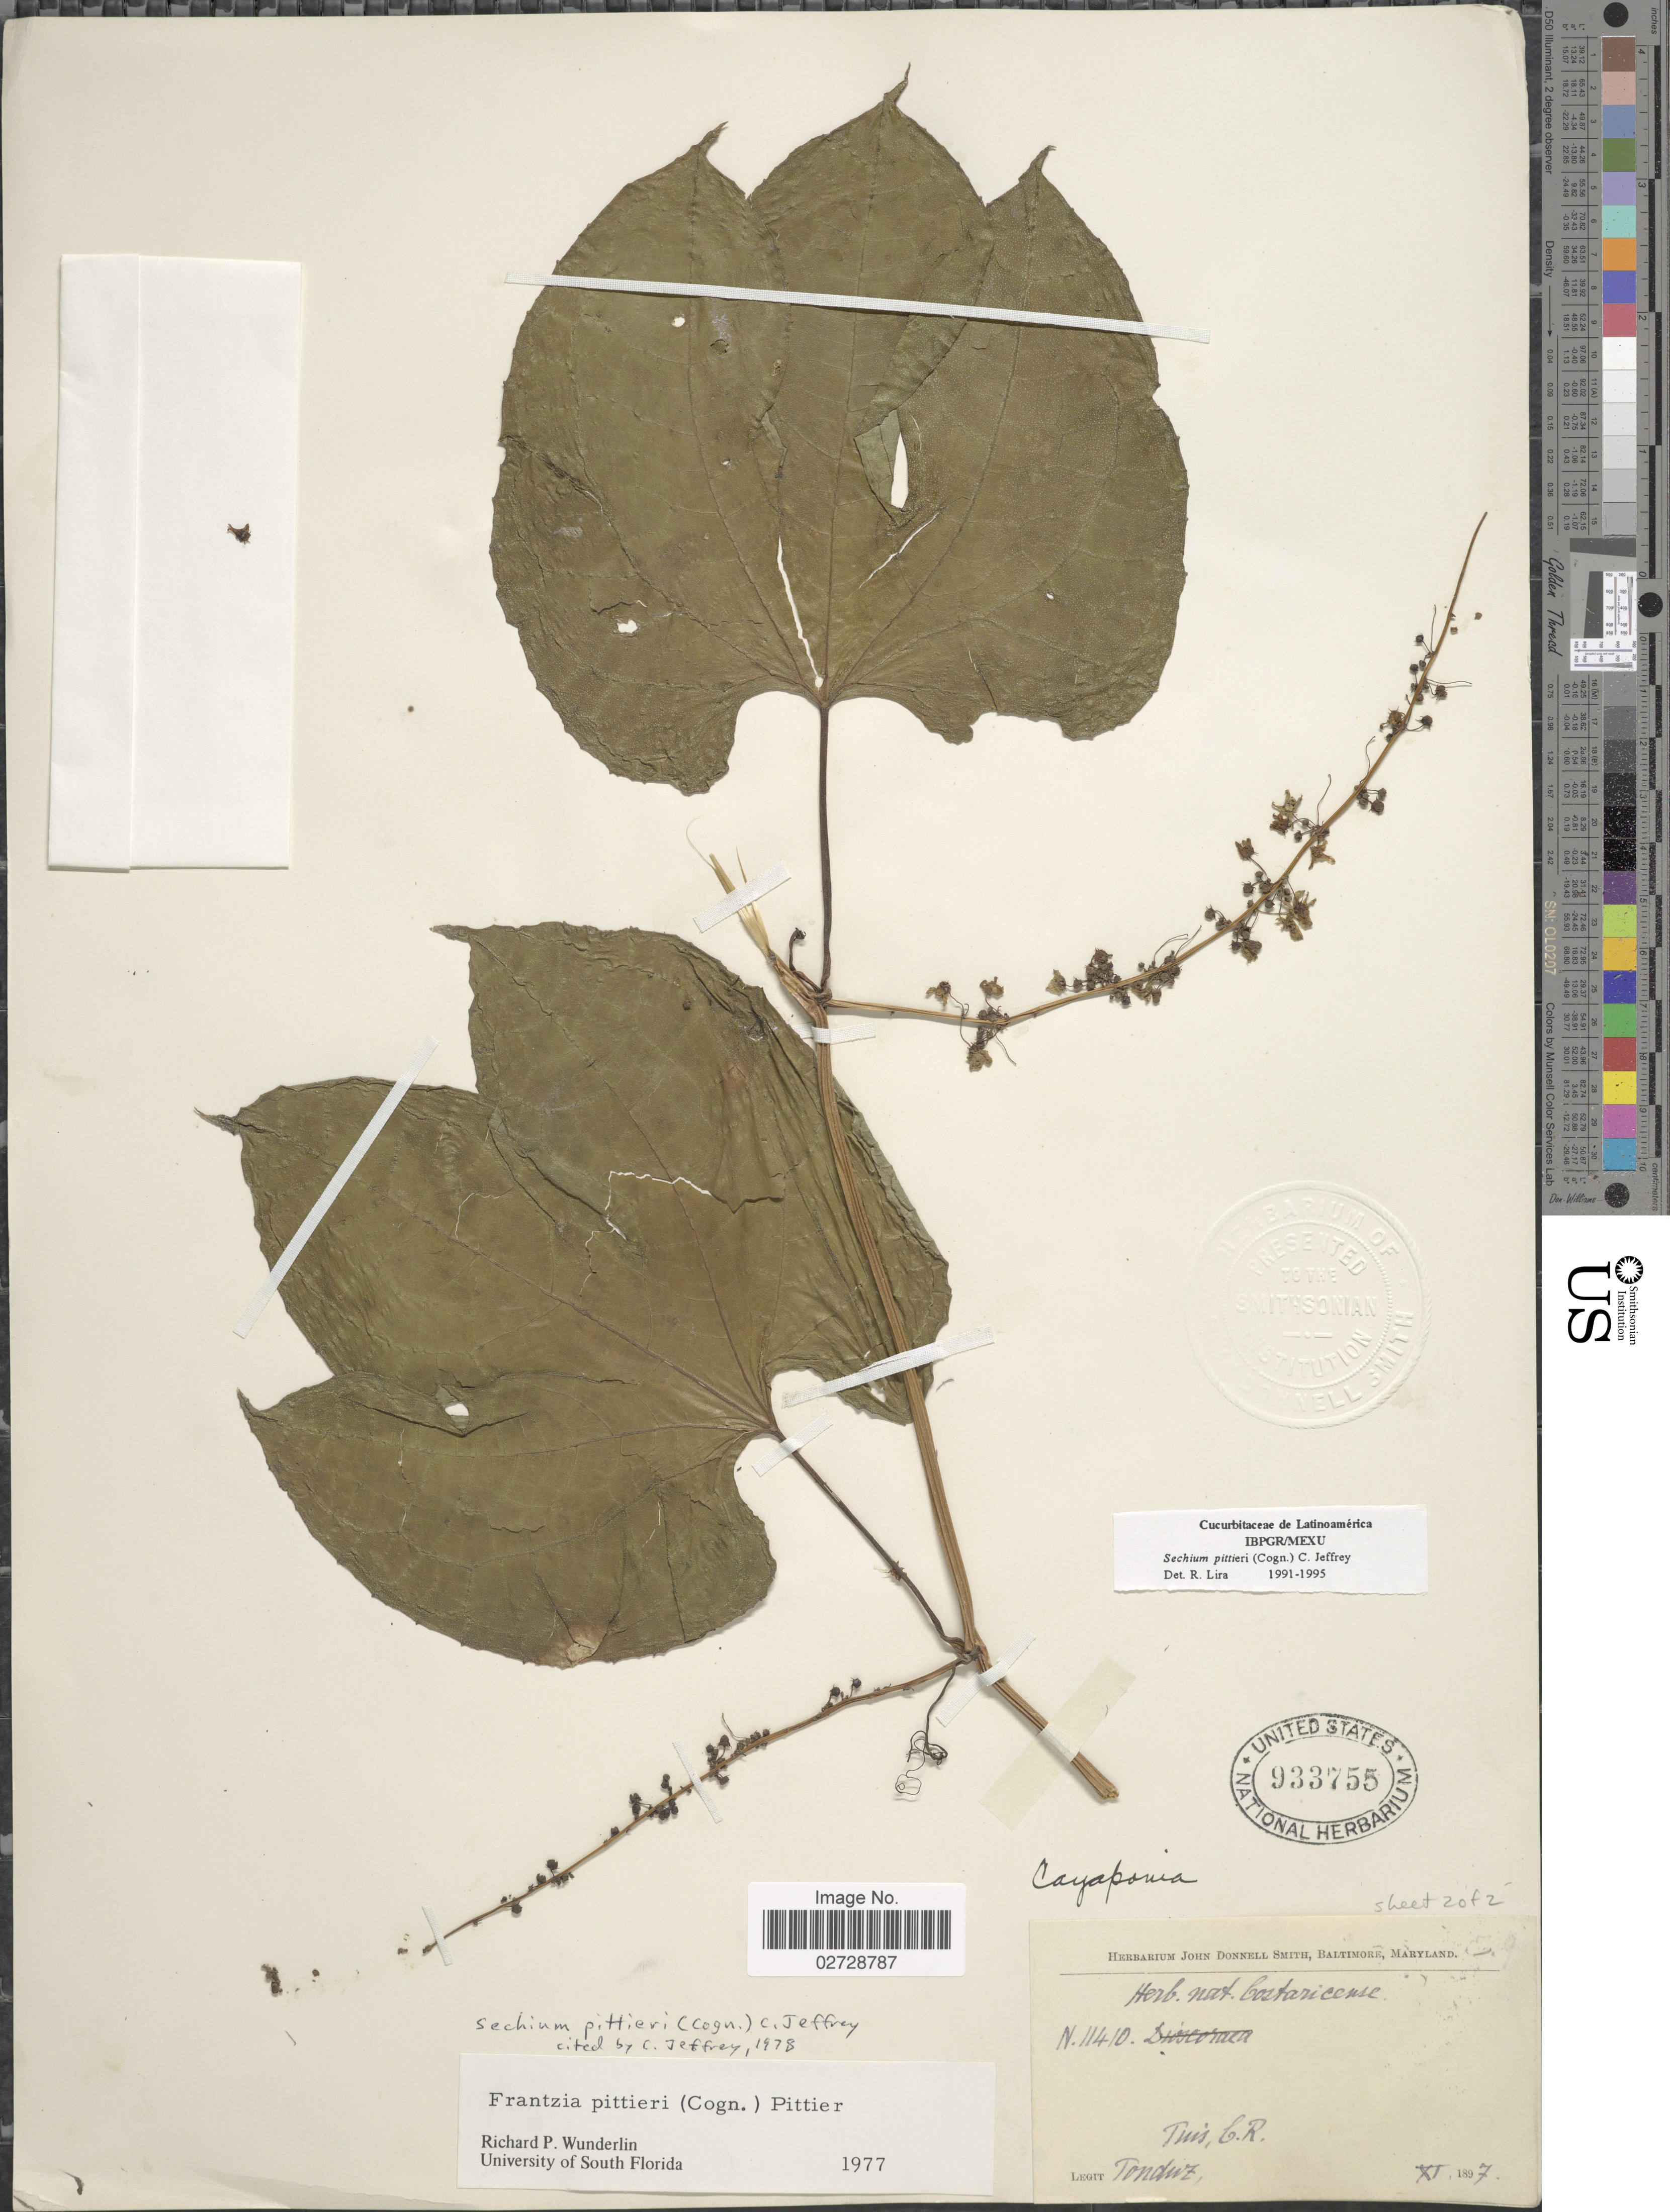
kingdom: Plantae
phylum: Tracheophyta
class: Magnoliopsida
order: Cucurbitales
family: Cucurbitaceae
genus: Sechium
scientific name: Sechium pittieri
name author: (Cogn.) C. Jeffrey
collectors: A. Tonduz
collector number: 11410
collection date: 1897-11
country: Costa Rica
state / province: Cartago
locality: Tuis, C.R.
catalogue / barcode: US 933755